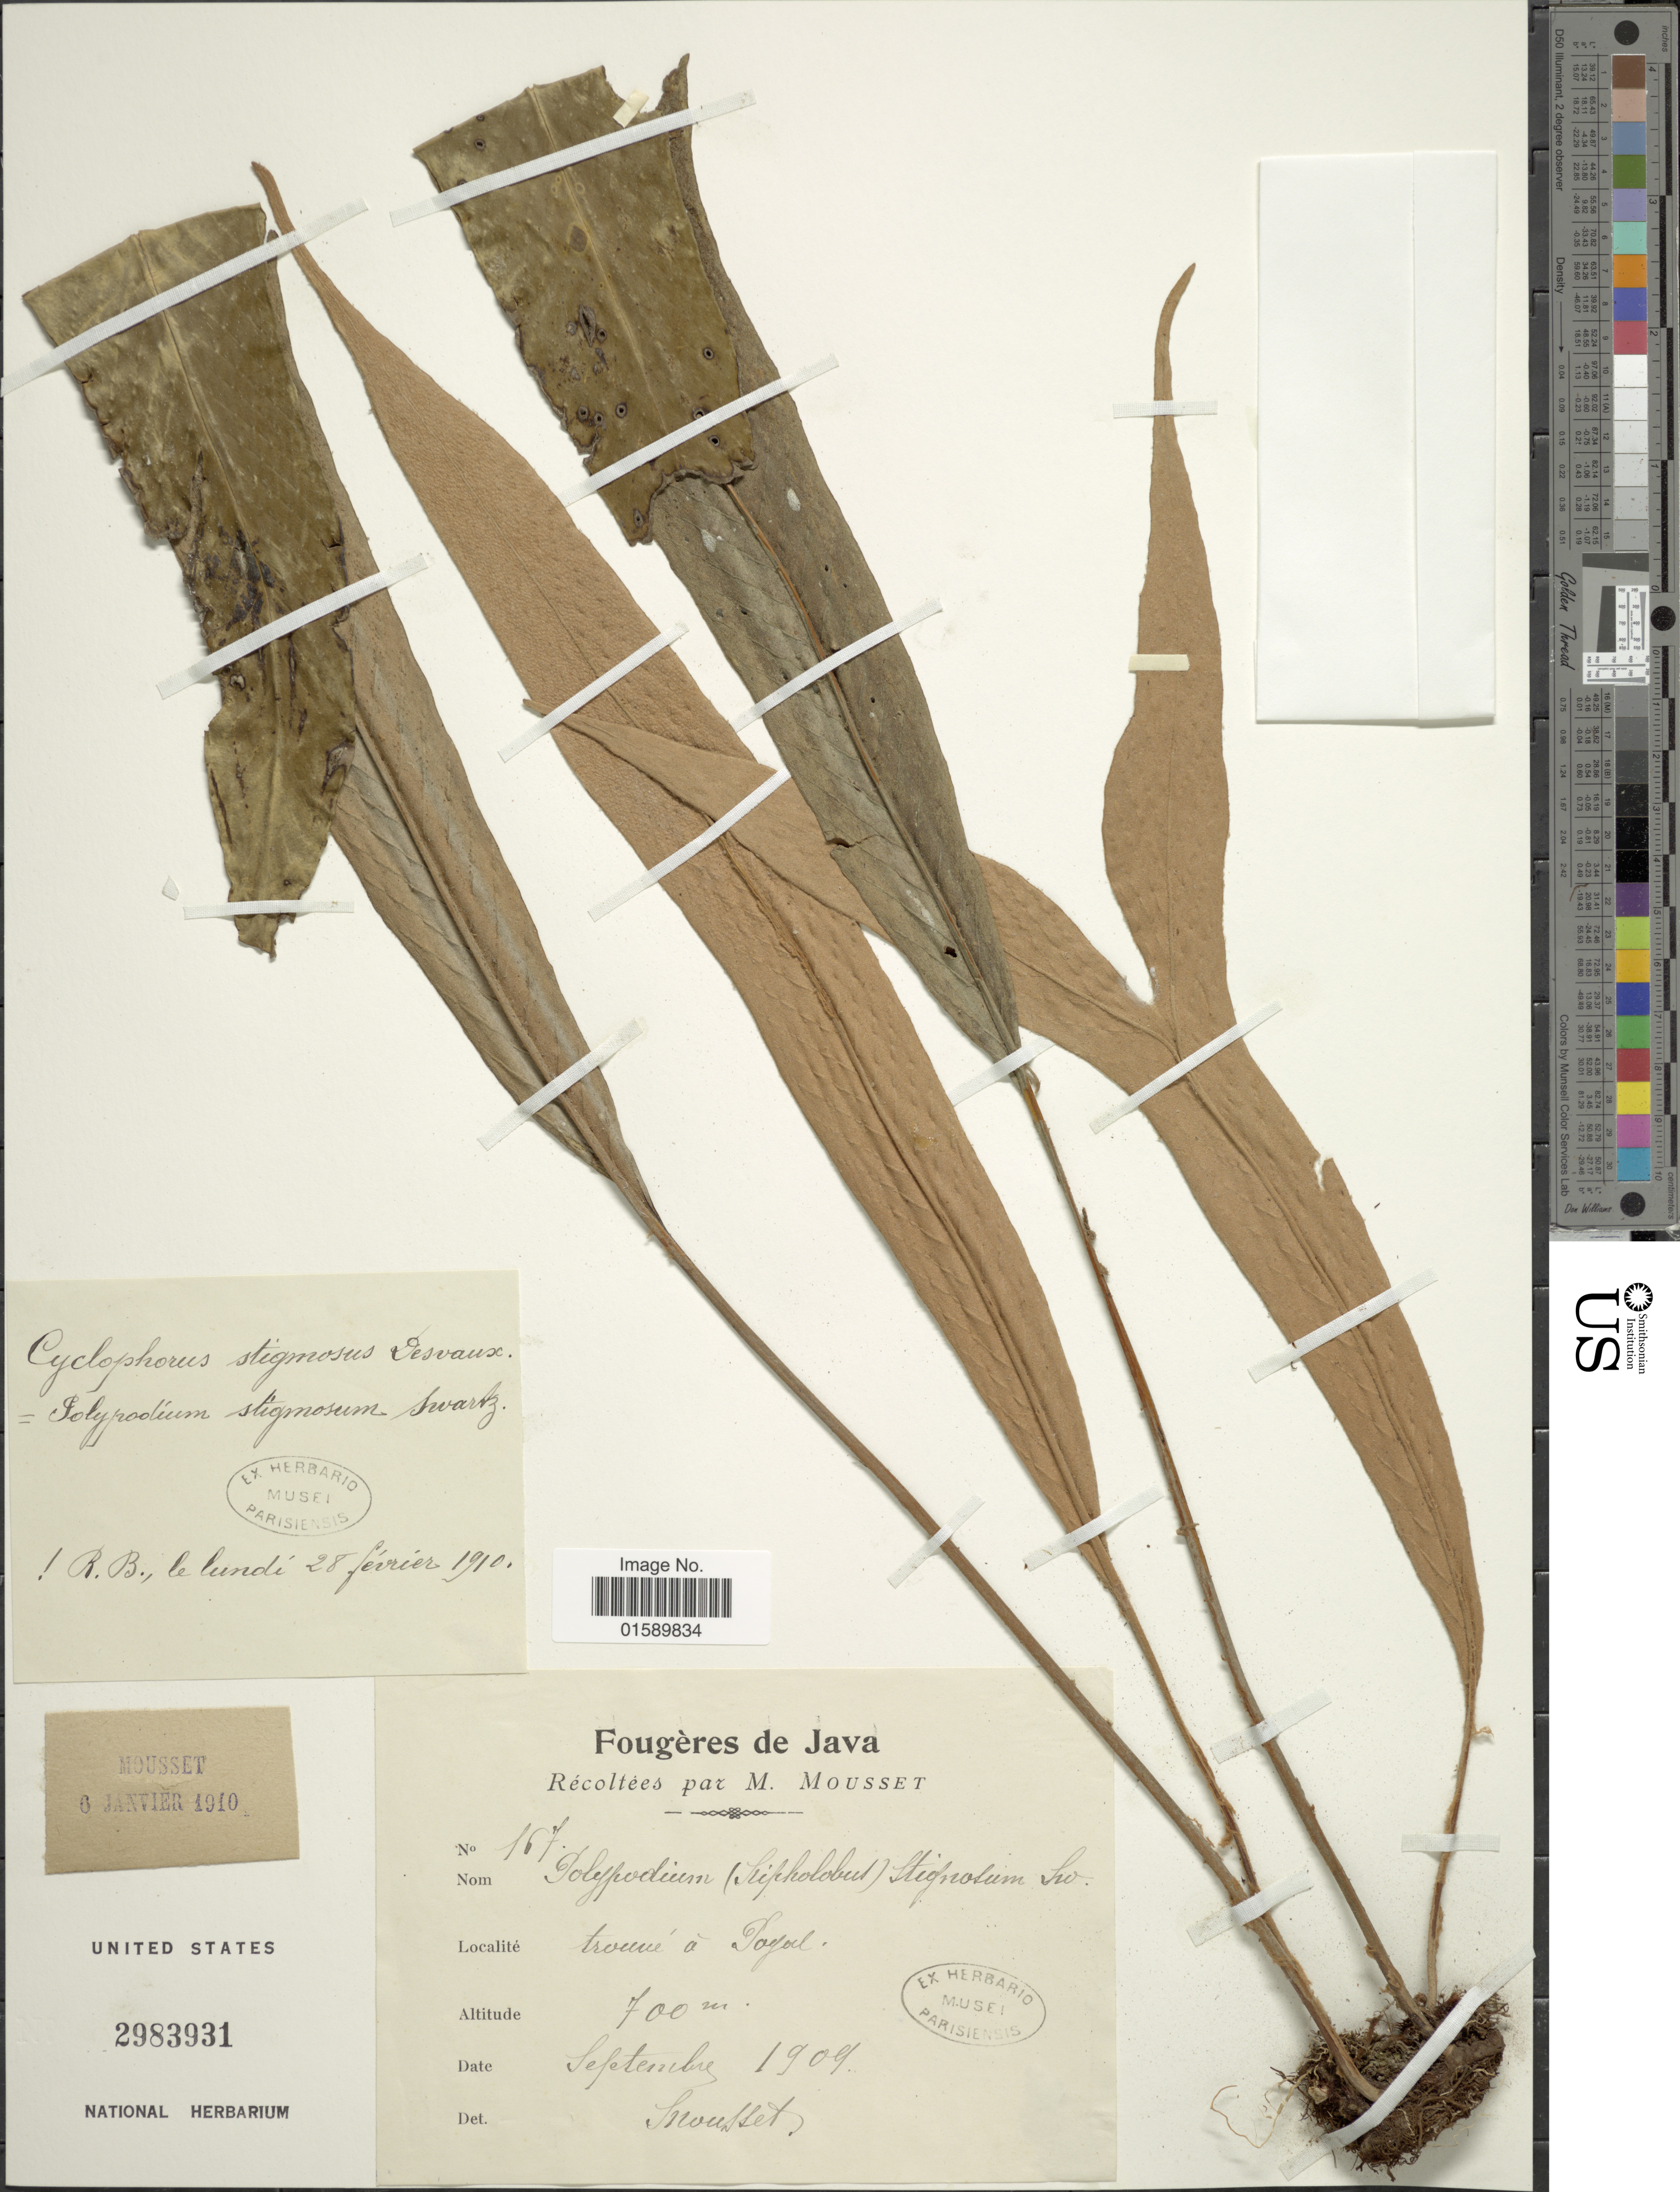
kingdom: Plantae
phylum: Tracheophyta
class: Polypodiopsida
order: Polypodiales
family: Polypodiaceae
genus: Pyrrosia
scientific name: Pyrrosia stigmosa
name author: (Sw.) Ching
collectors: Mousset, --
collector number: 167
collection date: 1909-09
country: Indonesia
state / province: Java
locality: Java, trouve a Joyal.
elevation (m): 700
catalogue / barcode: US 2983931